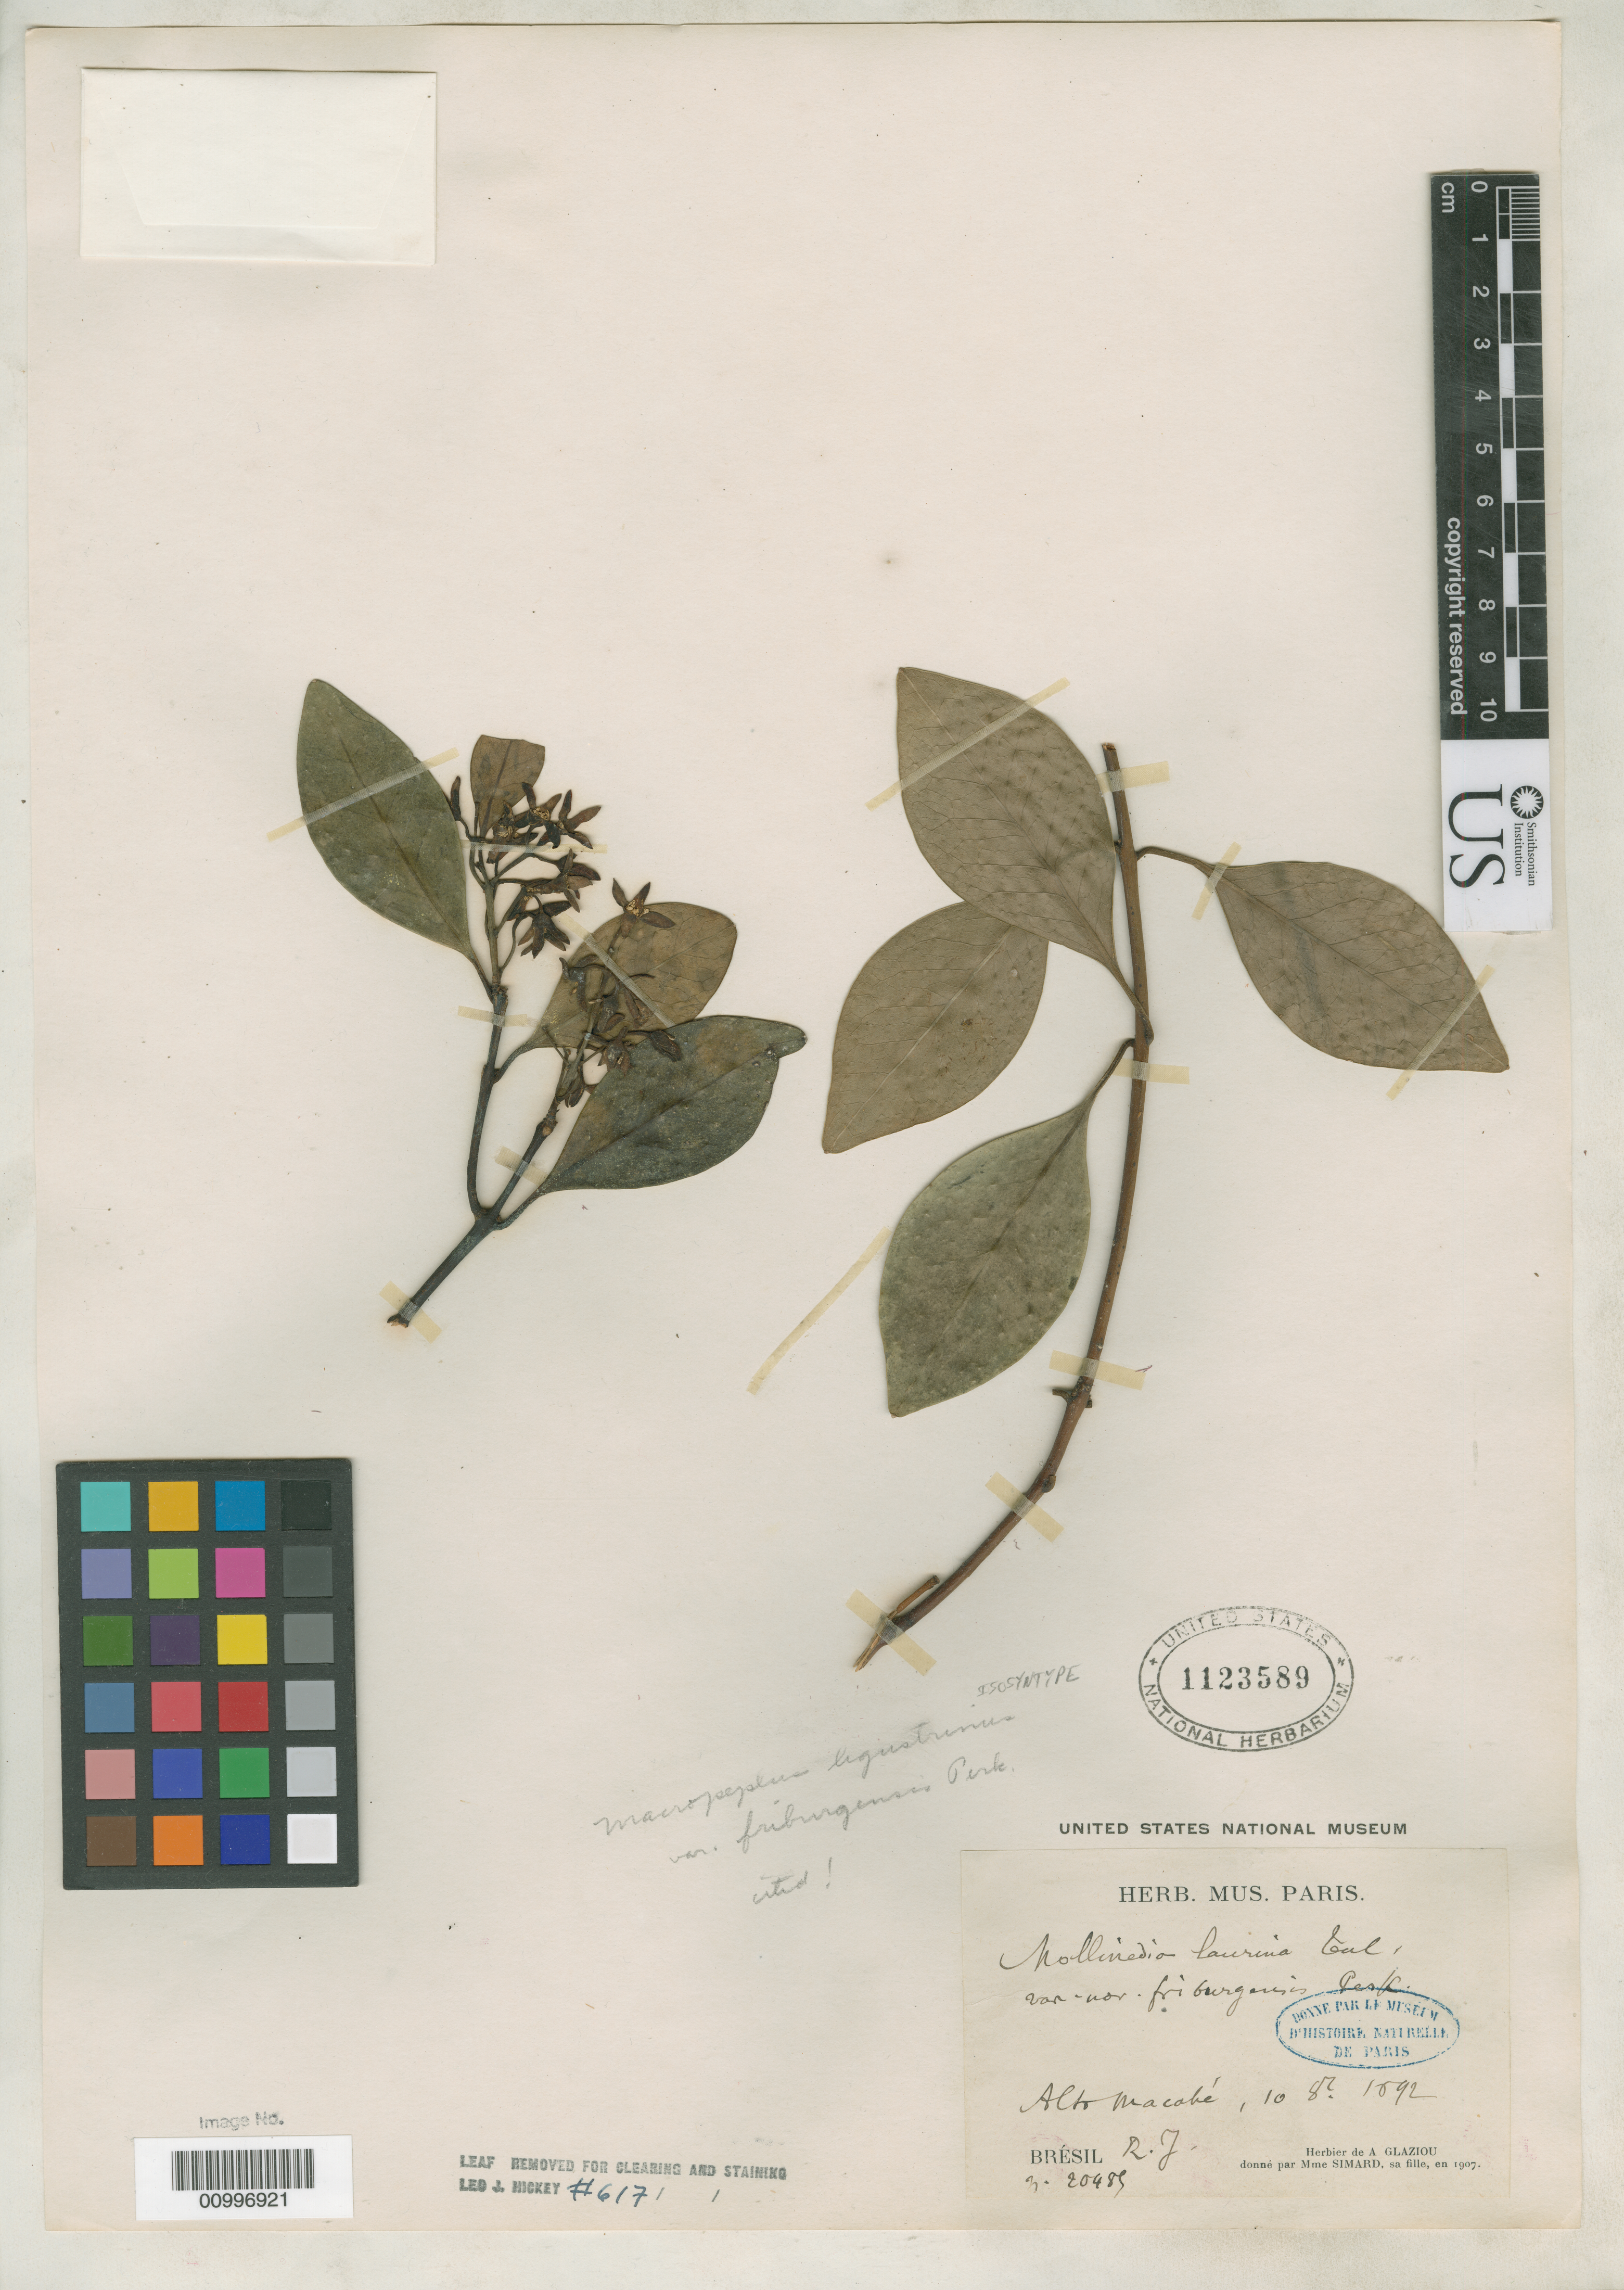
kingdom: Plantae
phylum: Tracheophyta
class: Magnoliopsida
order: Laurales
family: Monimiaceae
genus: Macropeplus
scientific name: Macropeplus ligustrinus var. friburgensis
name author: Perkins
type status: Isosyntype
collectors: A. F. M. Glaziou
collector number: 20485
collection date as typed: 10 Aug 1892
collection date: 1892-08-10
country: Brazil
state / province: Rio de Janeiro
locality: Alto macabé.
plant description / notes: Date on label is '10 8? 1892'; protologue states 'im September und October blühend'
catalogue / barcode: US 1123589